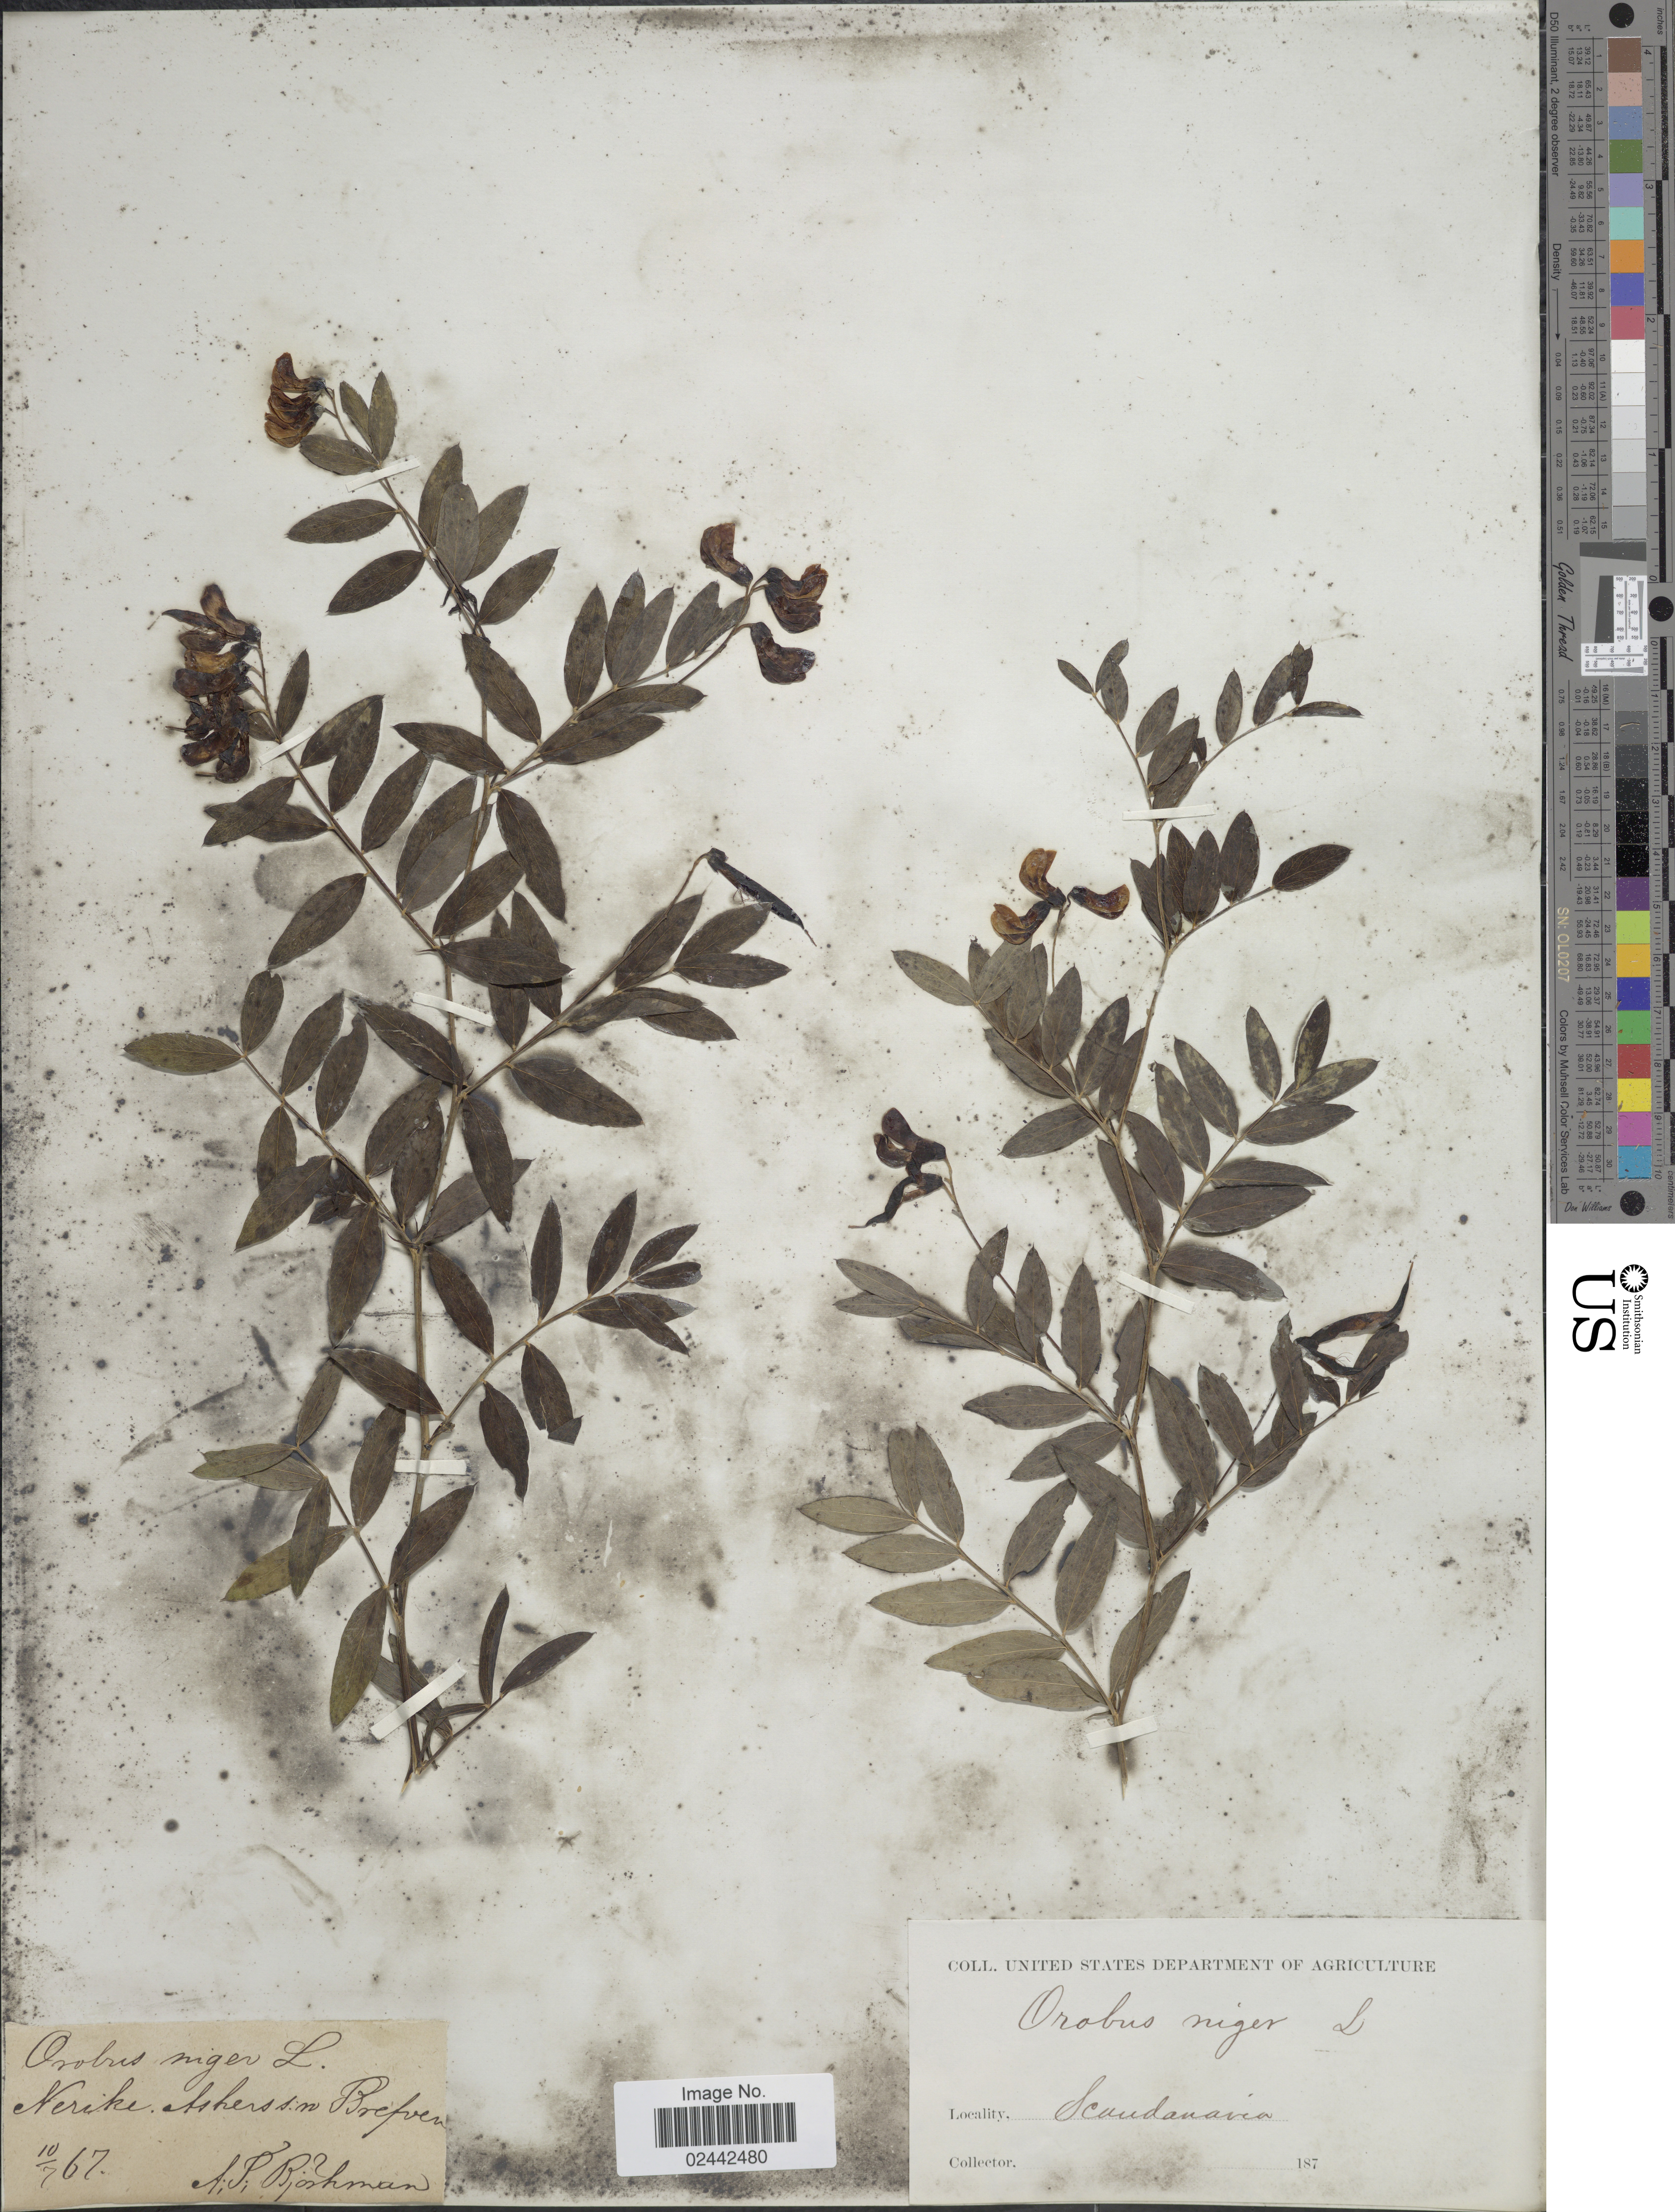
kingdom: Plantae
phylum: Tracheophyta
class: Magnoliopsida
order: Fabales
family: Fabaceae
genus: Lathyrus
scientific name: Lathyrus niger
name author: (L.) Bernh.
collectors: A. Bjoshman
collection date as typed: Transcribed d/m/y: 10/7/67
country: Sweden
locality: Scandinavia. Nerike. Asker s:n Brefven.